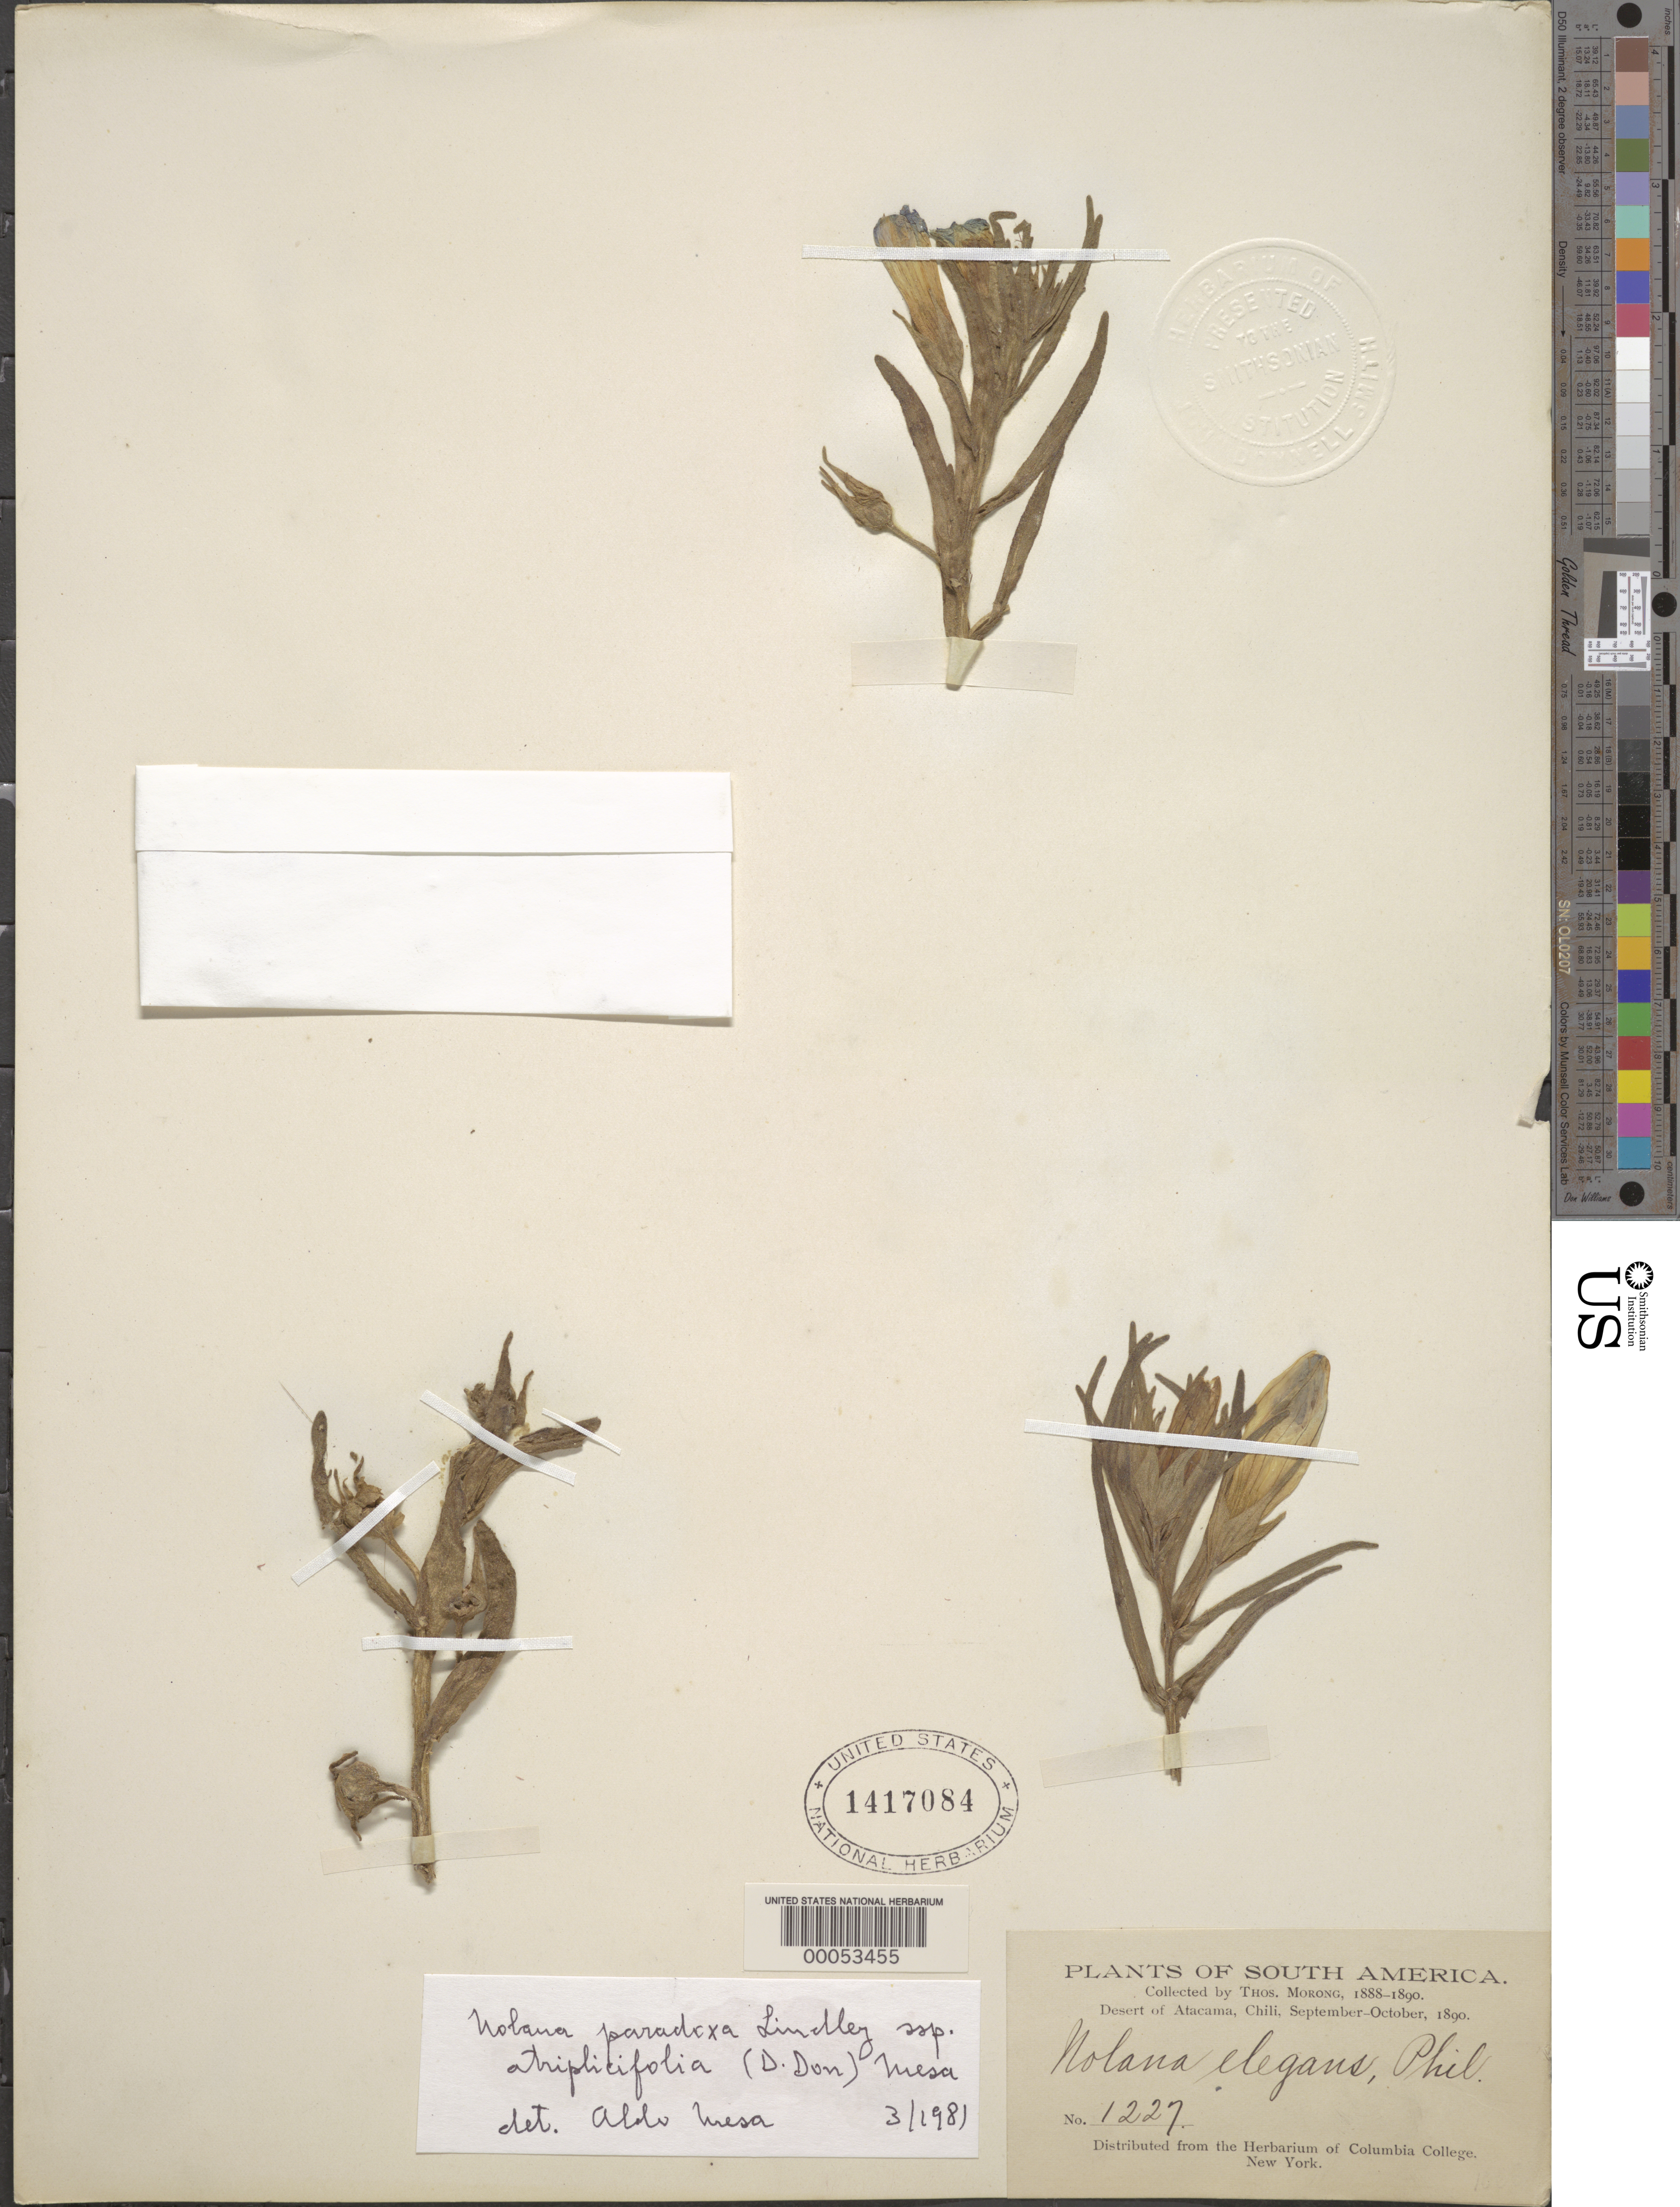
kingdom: Plantae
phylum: Tracheophyta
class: Magnoliopsida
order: Solanales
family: Solanaceae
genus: Nolana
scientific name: Nolana paradoxa subsp. atriplicifolia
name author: (Reider) Mesa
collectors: T. Morong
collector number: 1227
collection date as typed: Sep 1890 to -- Oct 1890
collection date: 1890-09/1890-10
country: Chile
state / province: Atacama (III)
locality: Desert of atacama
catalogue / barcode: US 1417084